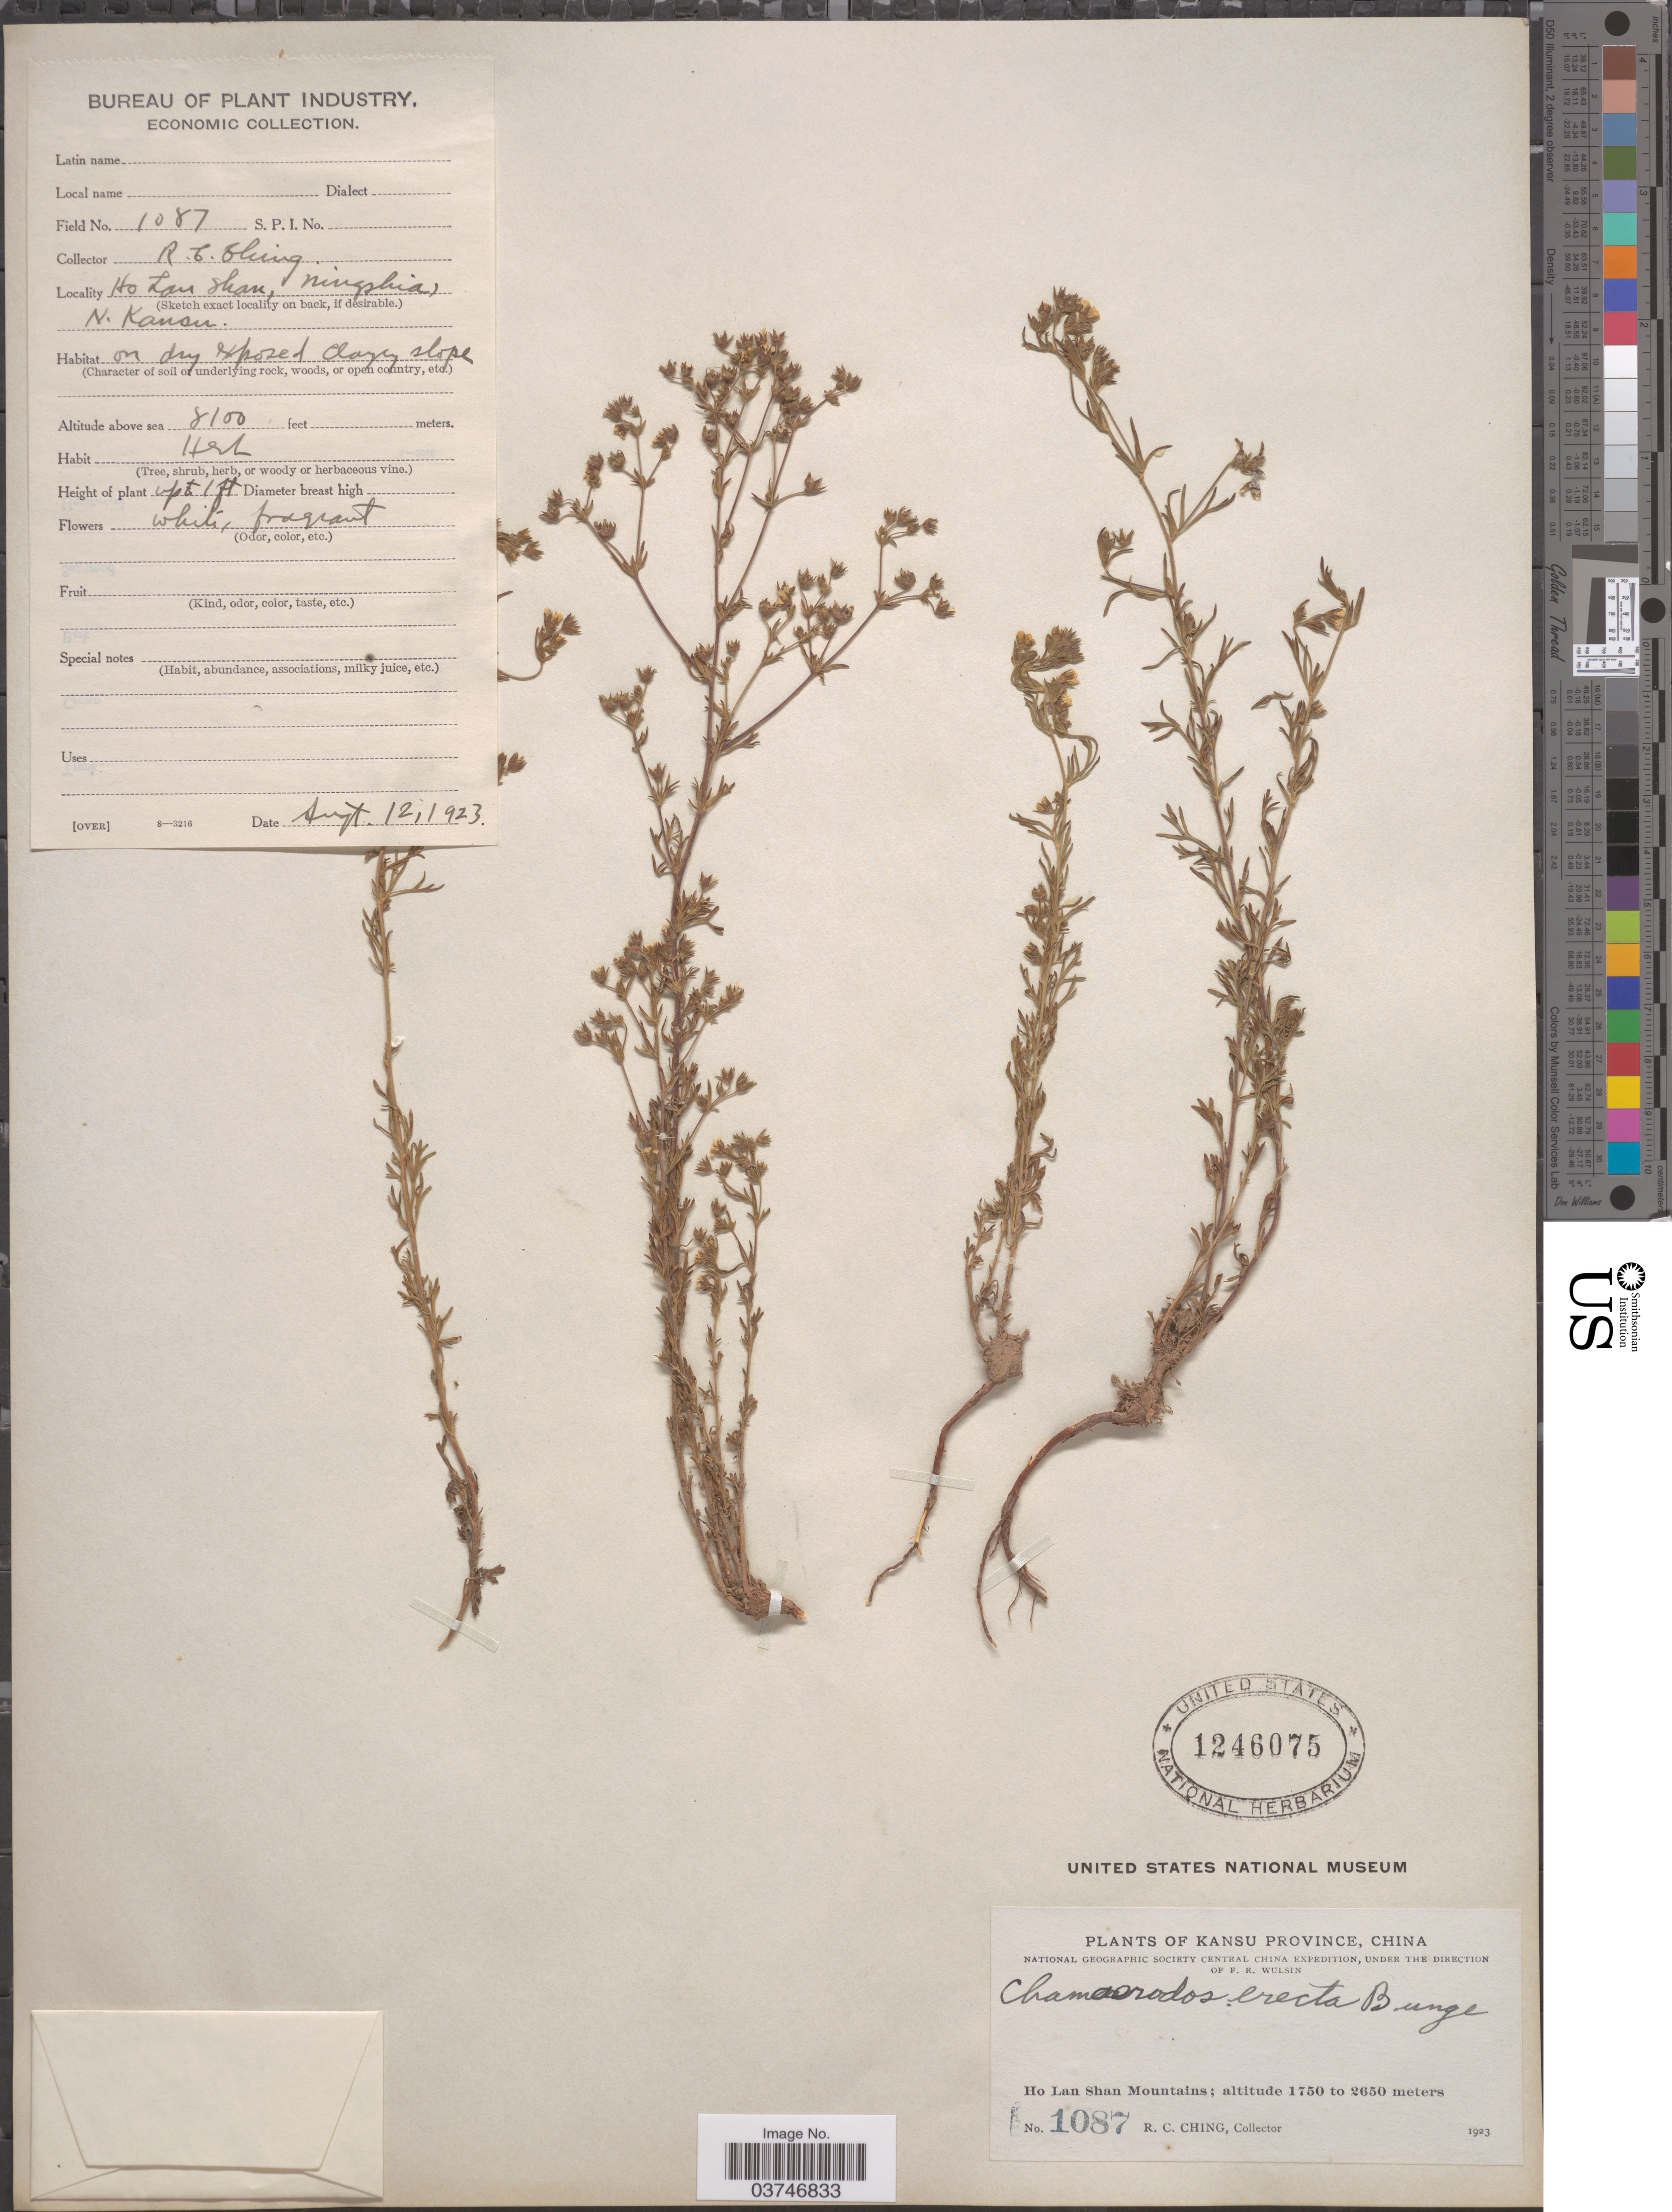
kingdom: Plantae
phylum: Tracheophyta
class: Magnoliopsida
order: Rosales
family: Rosaceae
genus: Chamaerhodos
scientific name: Chamaerhodos erecta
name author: (L.) Bunge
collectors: R. C. Ching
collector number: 1087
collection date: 1923-08-12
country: China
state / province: Gansu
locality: Kansu Province. Ho Lan Shan Mountains. Ningshia, N. Kansu.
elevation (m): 2469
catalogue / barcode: US 1246075